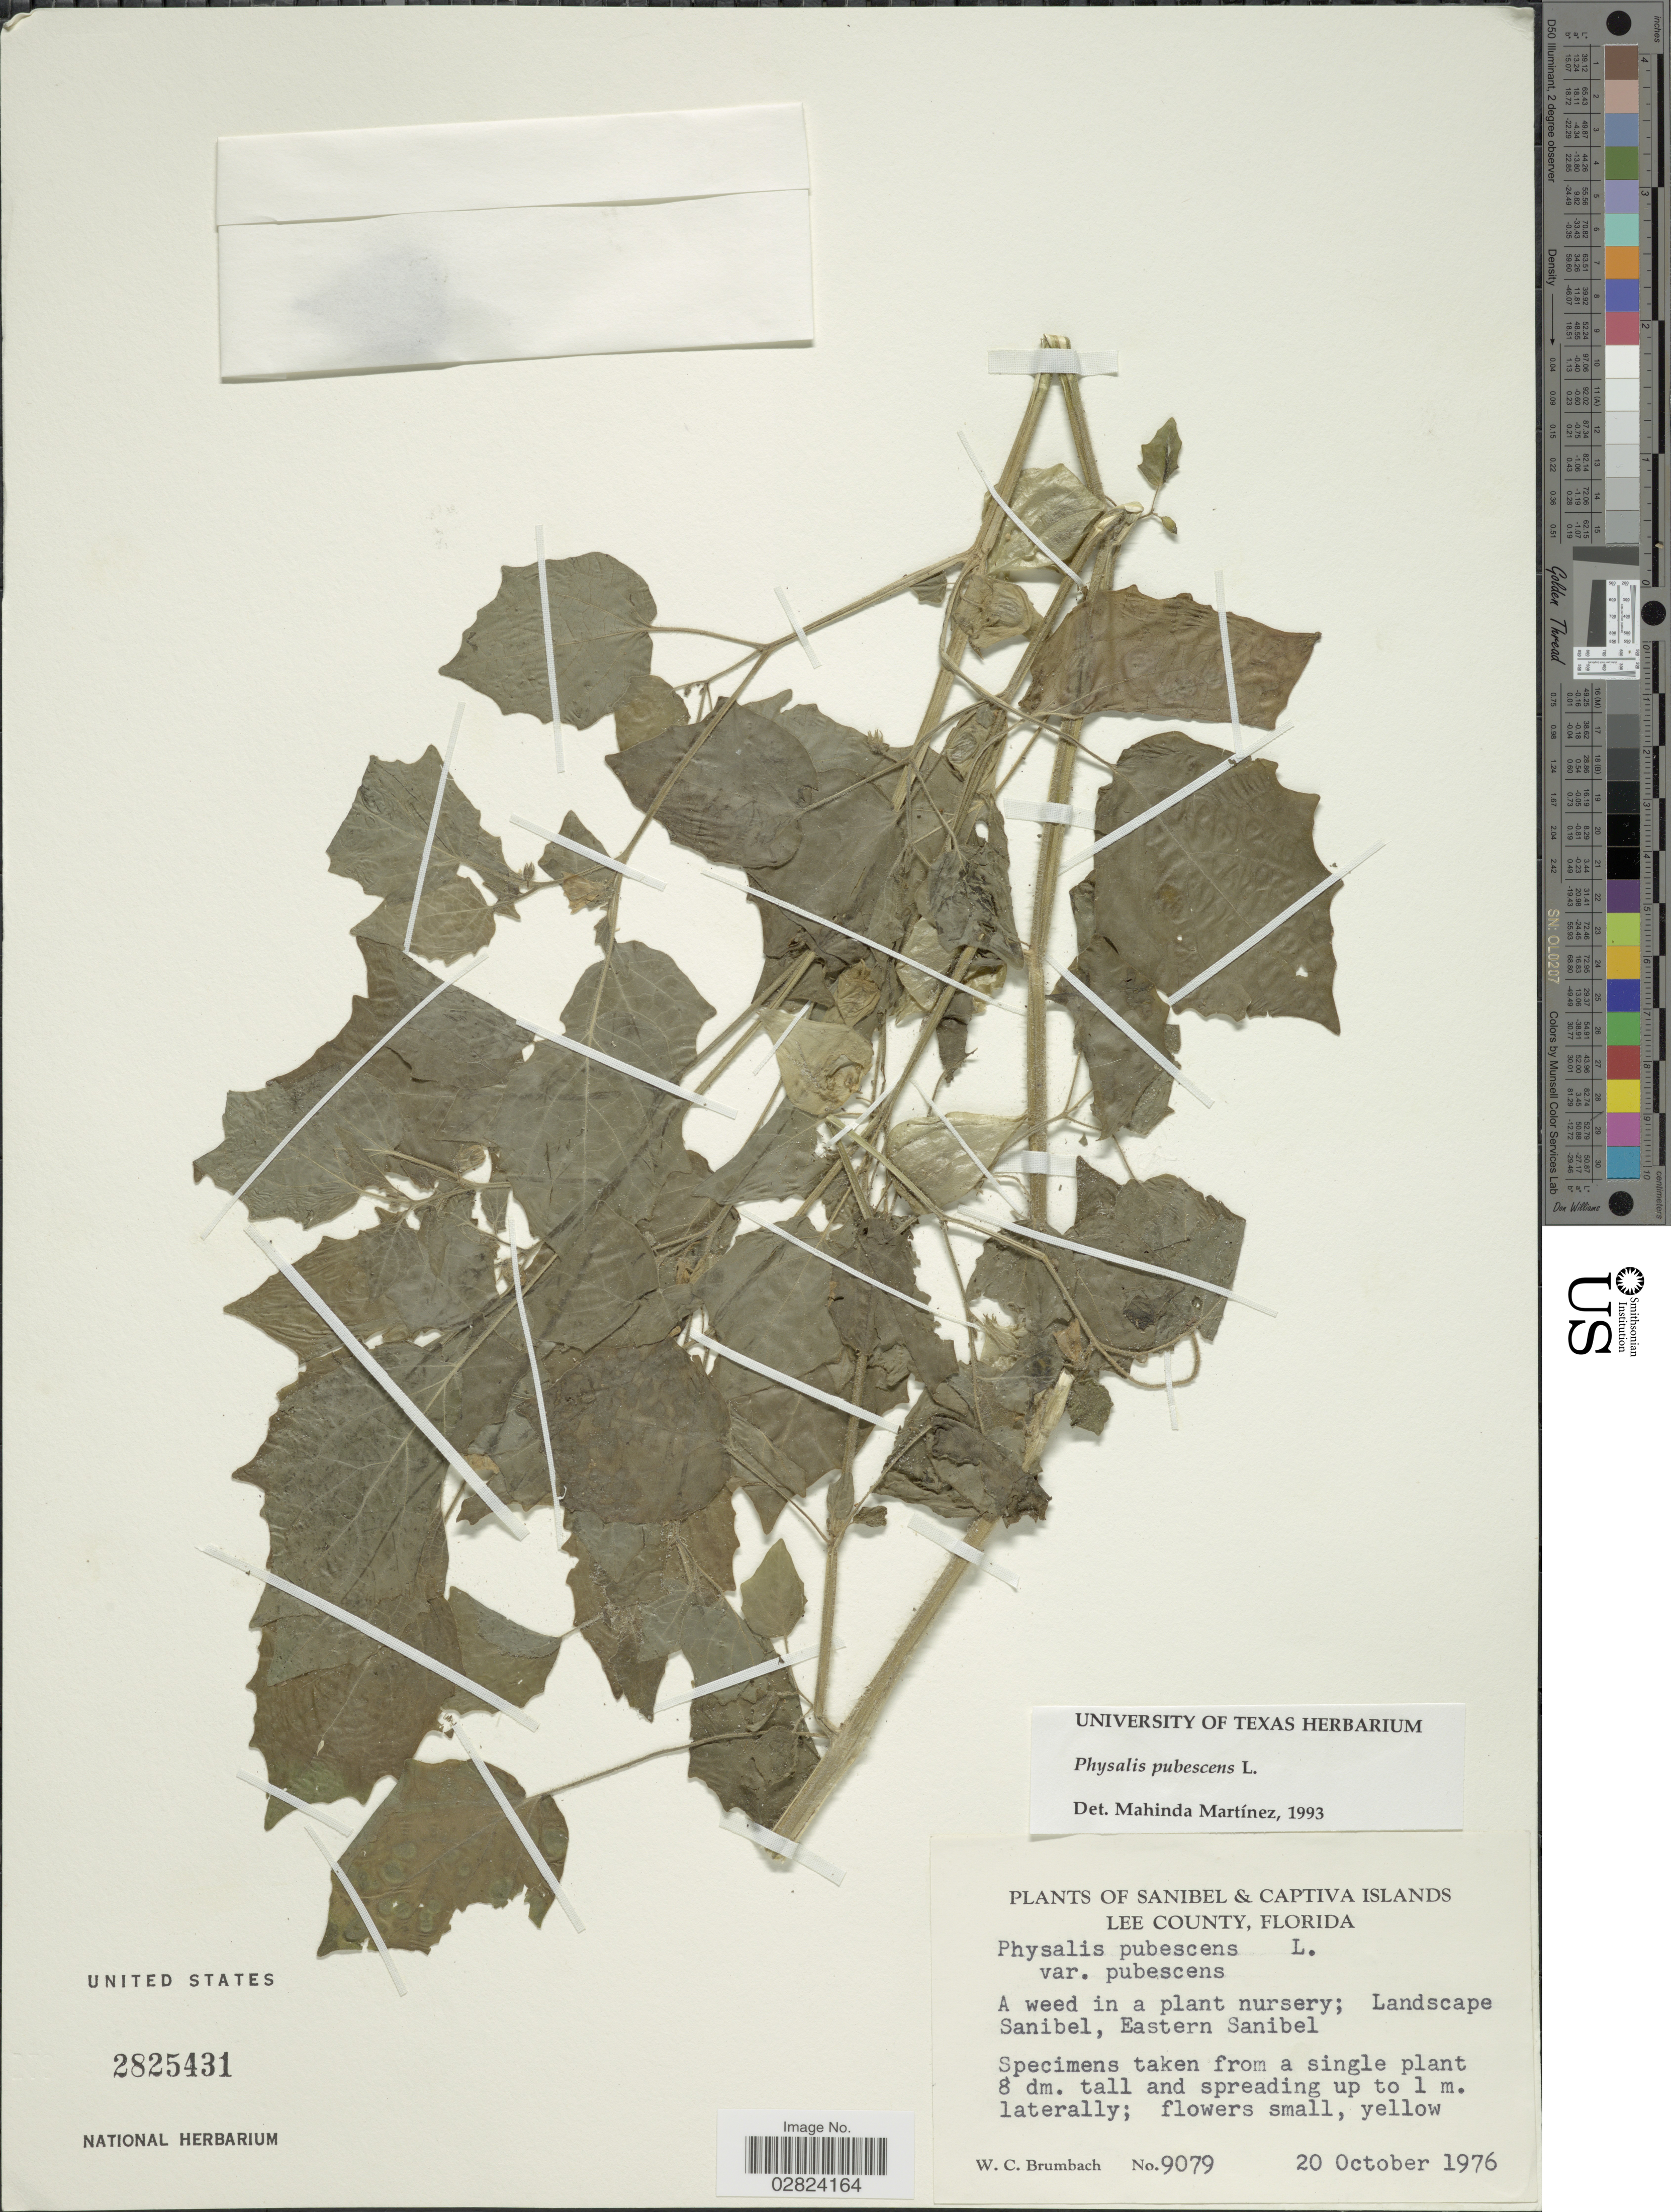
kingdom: Plantae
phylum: Tracheophyta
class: Magnoliopsida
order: Solanales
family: Solanaceae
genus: Physalis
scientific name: Physalis pubescens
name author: L.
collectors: W. C. Brumbach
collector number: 9079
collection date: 1976-10-20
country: United States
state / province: Florida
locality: Landscape Sanibel, Eastern Sanibel.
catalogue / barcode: US 2825431